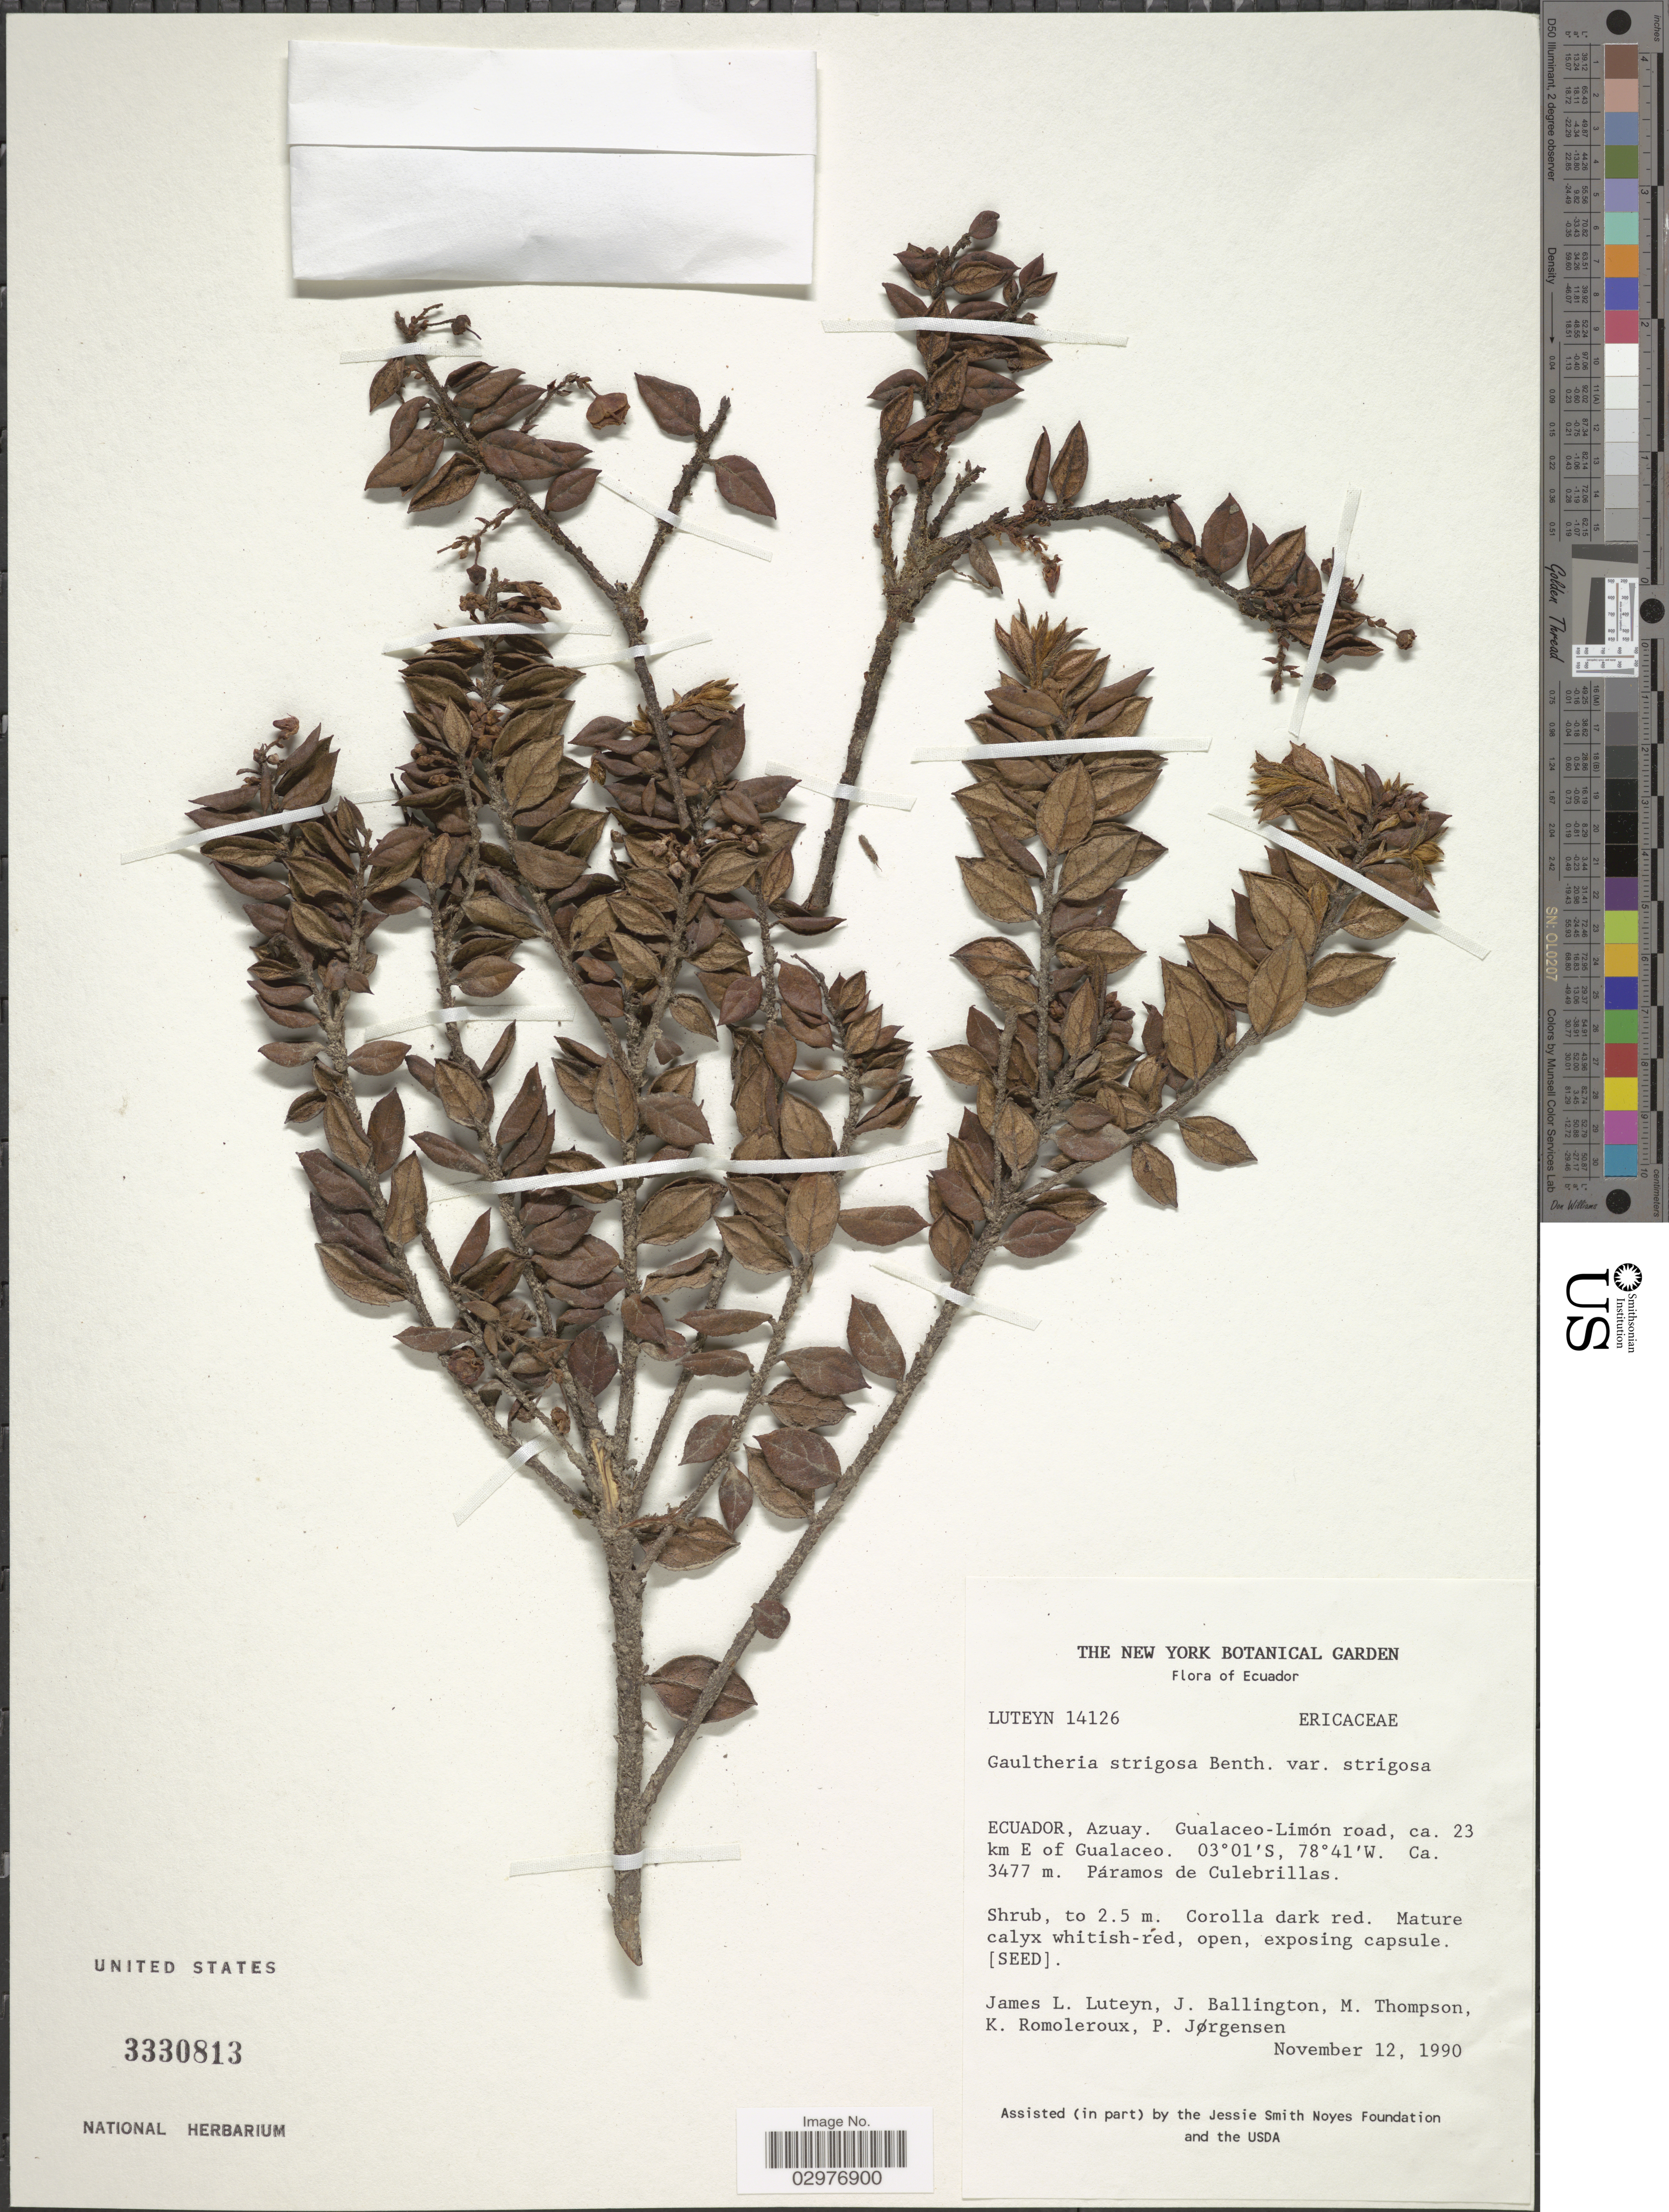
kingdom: Plantae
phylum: Tracheophyta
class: Magnoliopsida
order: Ericales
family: Ericaceae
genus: Gaultheria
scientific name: Gaultheria strigosa var. strigosa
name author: Benth.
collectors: J. L. Luteyn, J. Ballington, M. Thompson, K. Romoleroux & P. Jørgensen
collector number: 14126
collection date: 1990-11-12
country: Ecuador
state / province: Azuay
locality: Gualaceo-Limón road, ca. 23 km E of Gualaceo. Páramos de Culebrillas.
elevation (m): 3477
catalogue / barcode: US 3330813